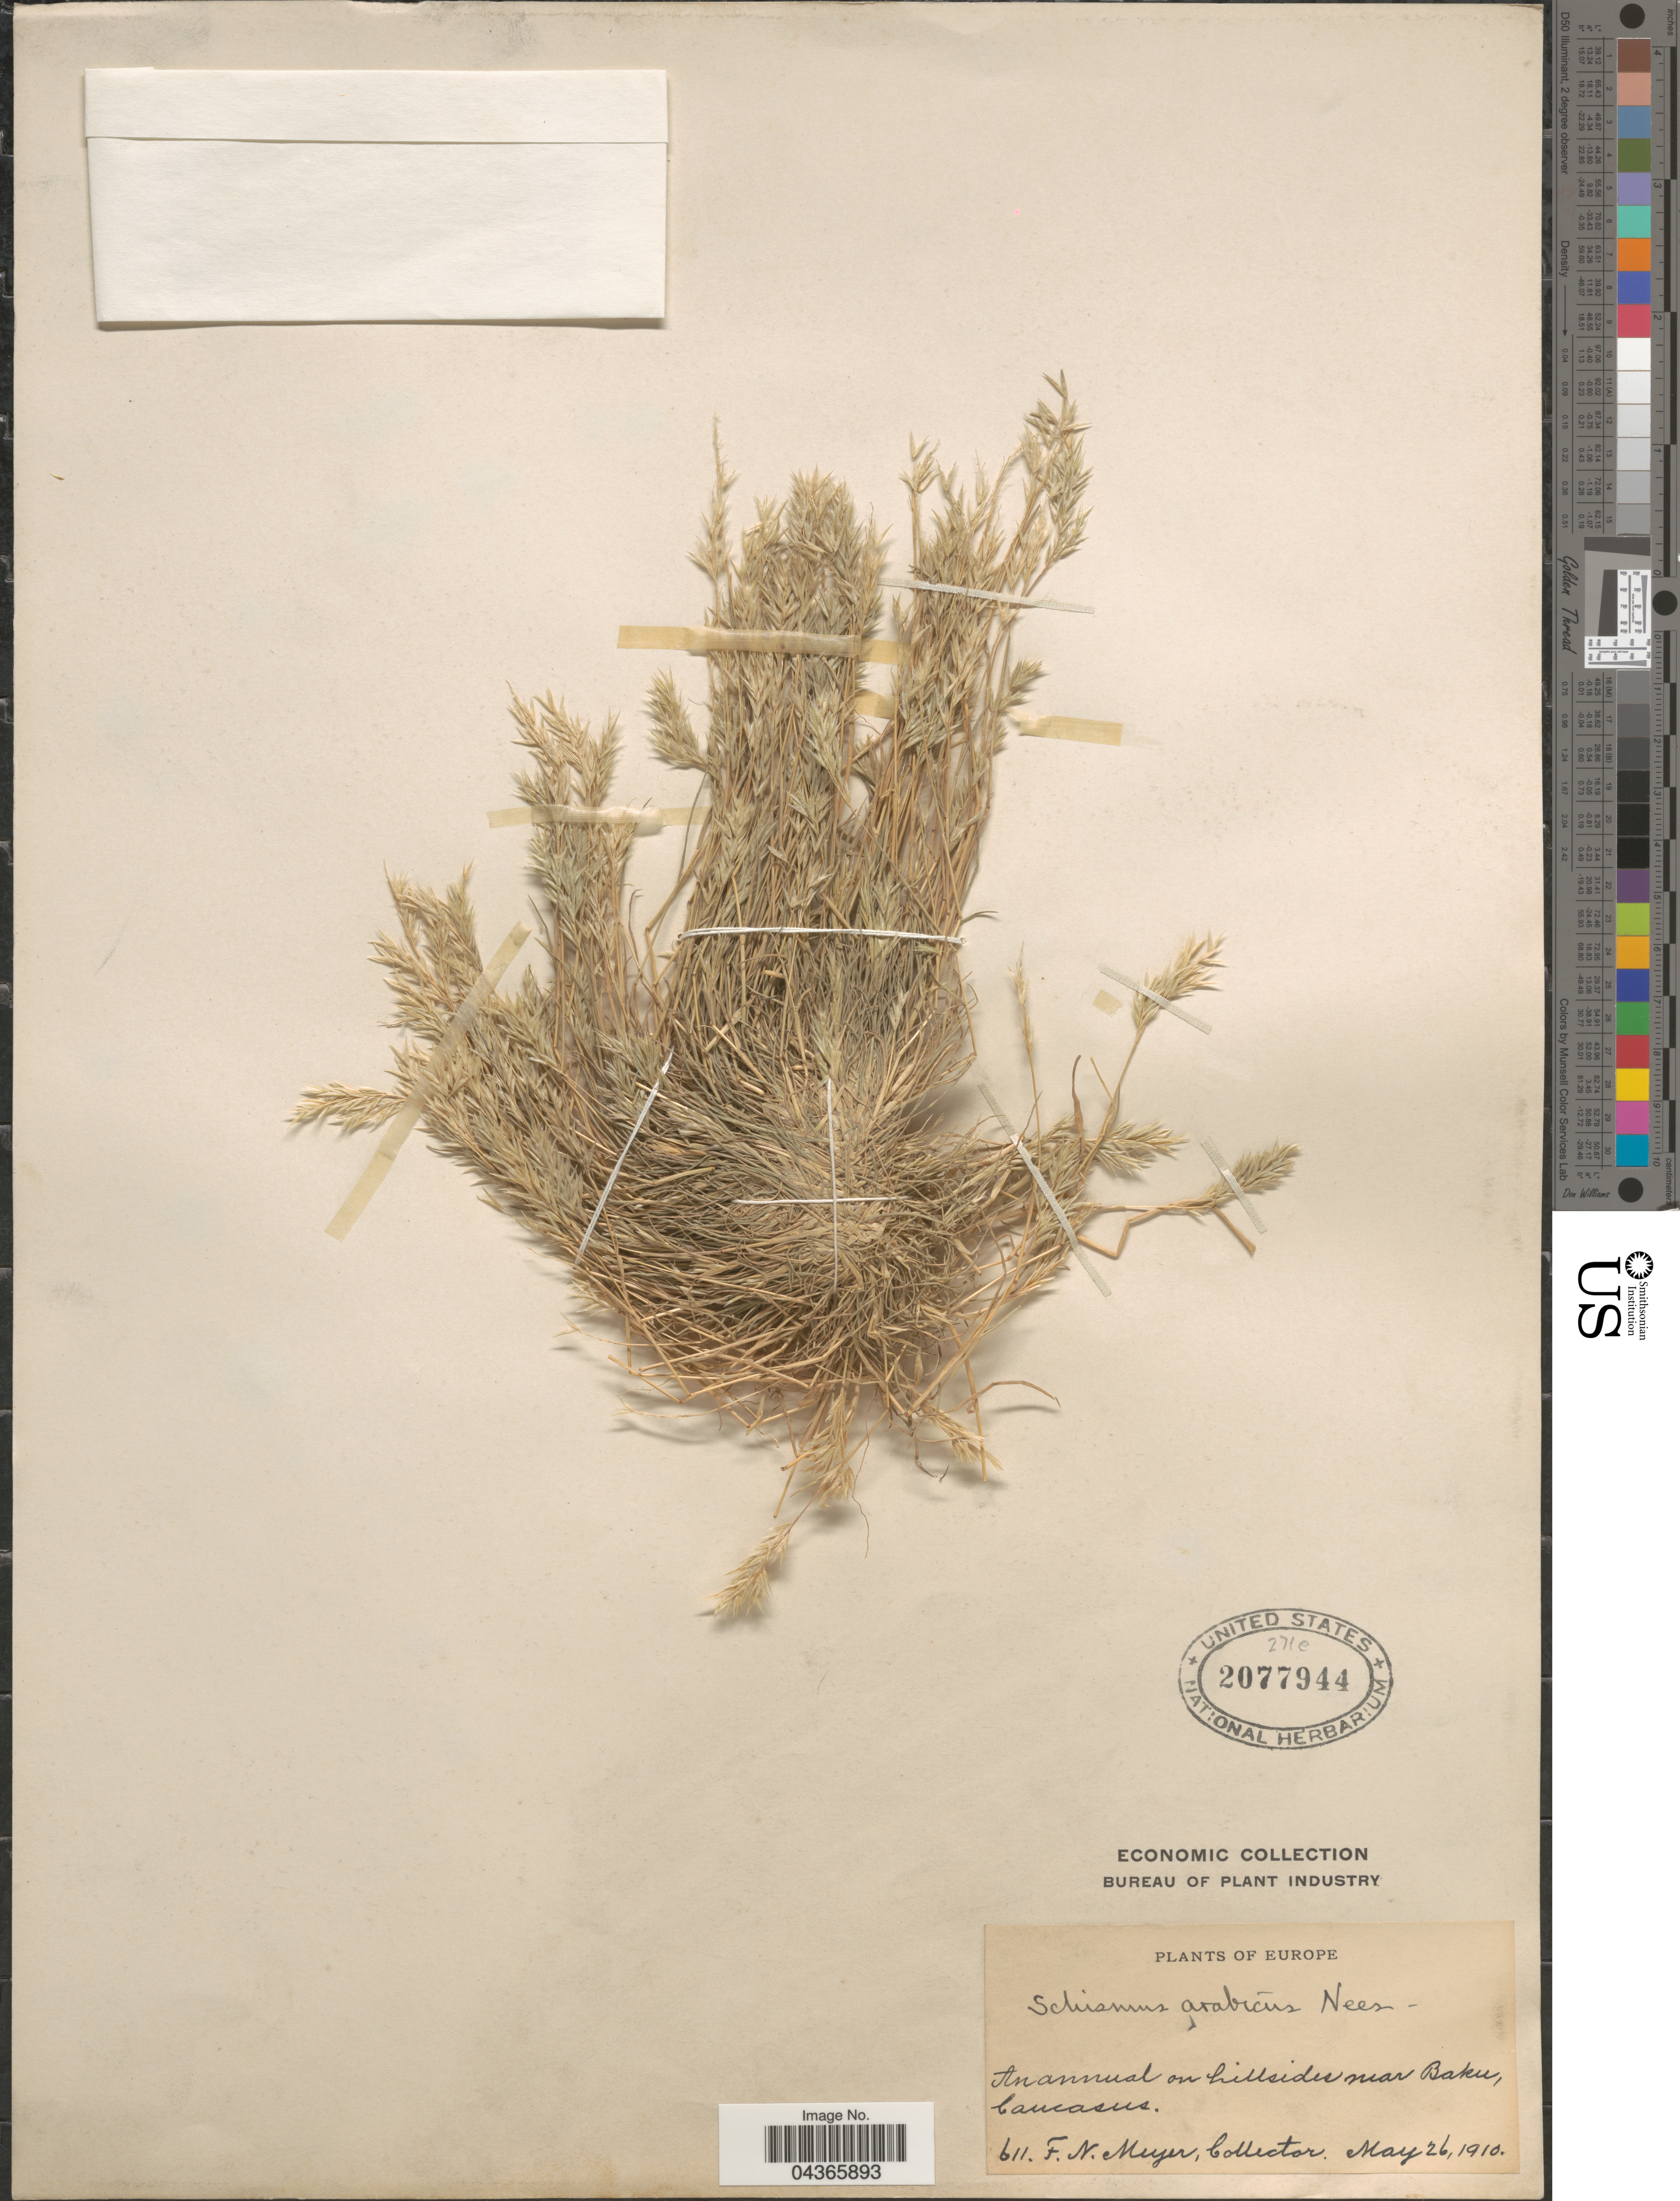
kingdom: Plantae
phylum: Tracheophyta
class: Liliopsida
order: Poales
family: Poaceae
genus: Schismus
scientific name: Schismus arabicus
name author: Nees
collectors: F. N. Meyer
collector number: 611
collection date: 1910-05-26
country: Azerbaijan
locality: Europe. An Annual on hillside near Baku, Caucasus.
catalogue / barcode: US 2077944